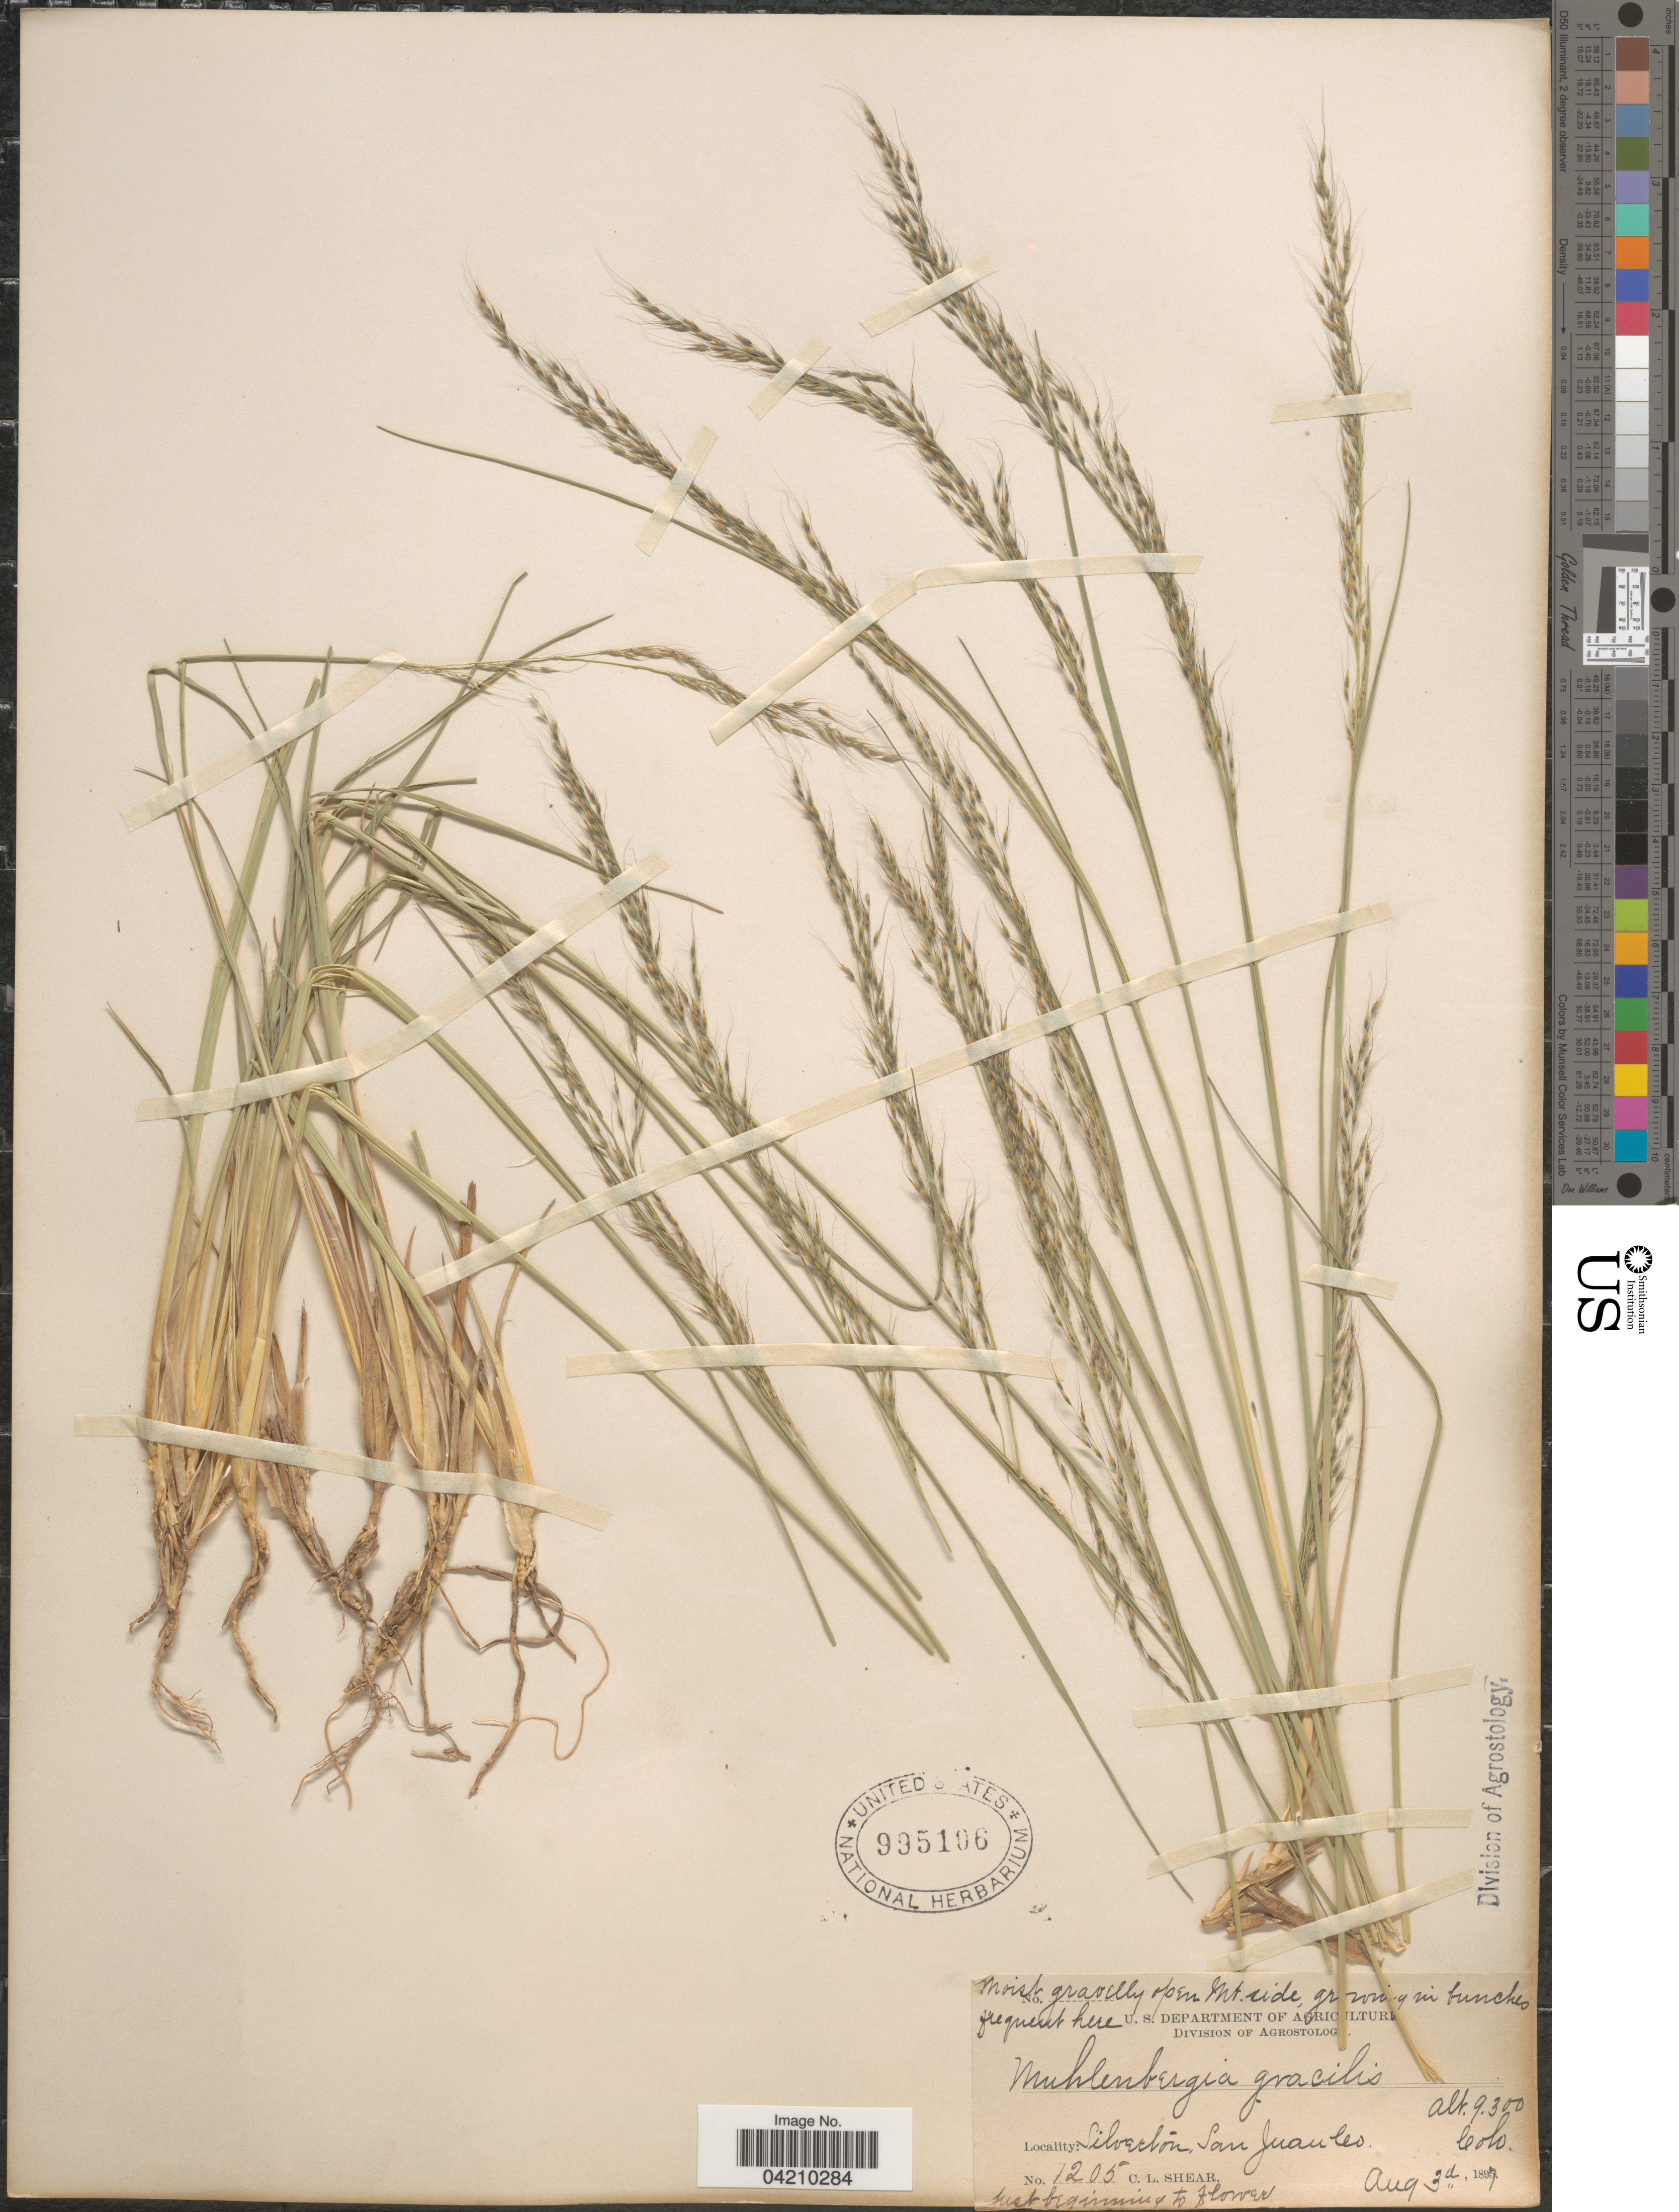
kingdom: Plantae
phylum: Tracheophyta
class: Liliopsida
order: Poales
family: Poaceae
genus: Muhlenbergia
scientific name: Muhlenbergia montana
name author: (Nutt.) Hitchc.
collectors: C. L. Shear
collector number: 1205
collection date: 1897-08-03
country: United States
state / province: Colorado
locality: Silverton, San Juan Co.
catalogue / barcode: US 995106